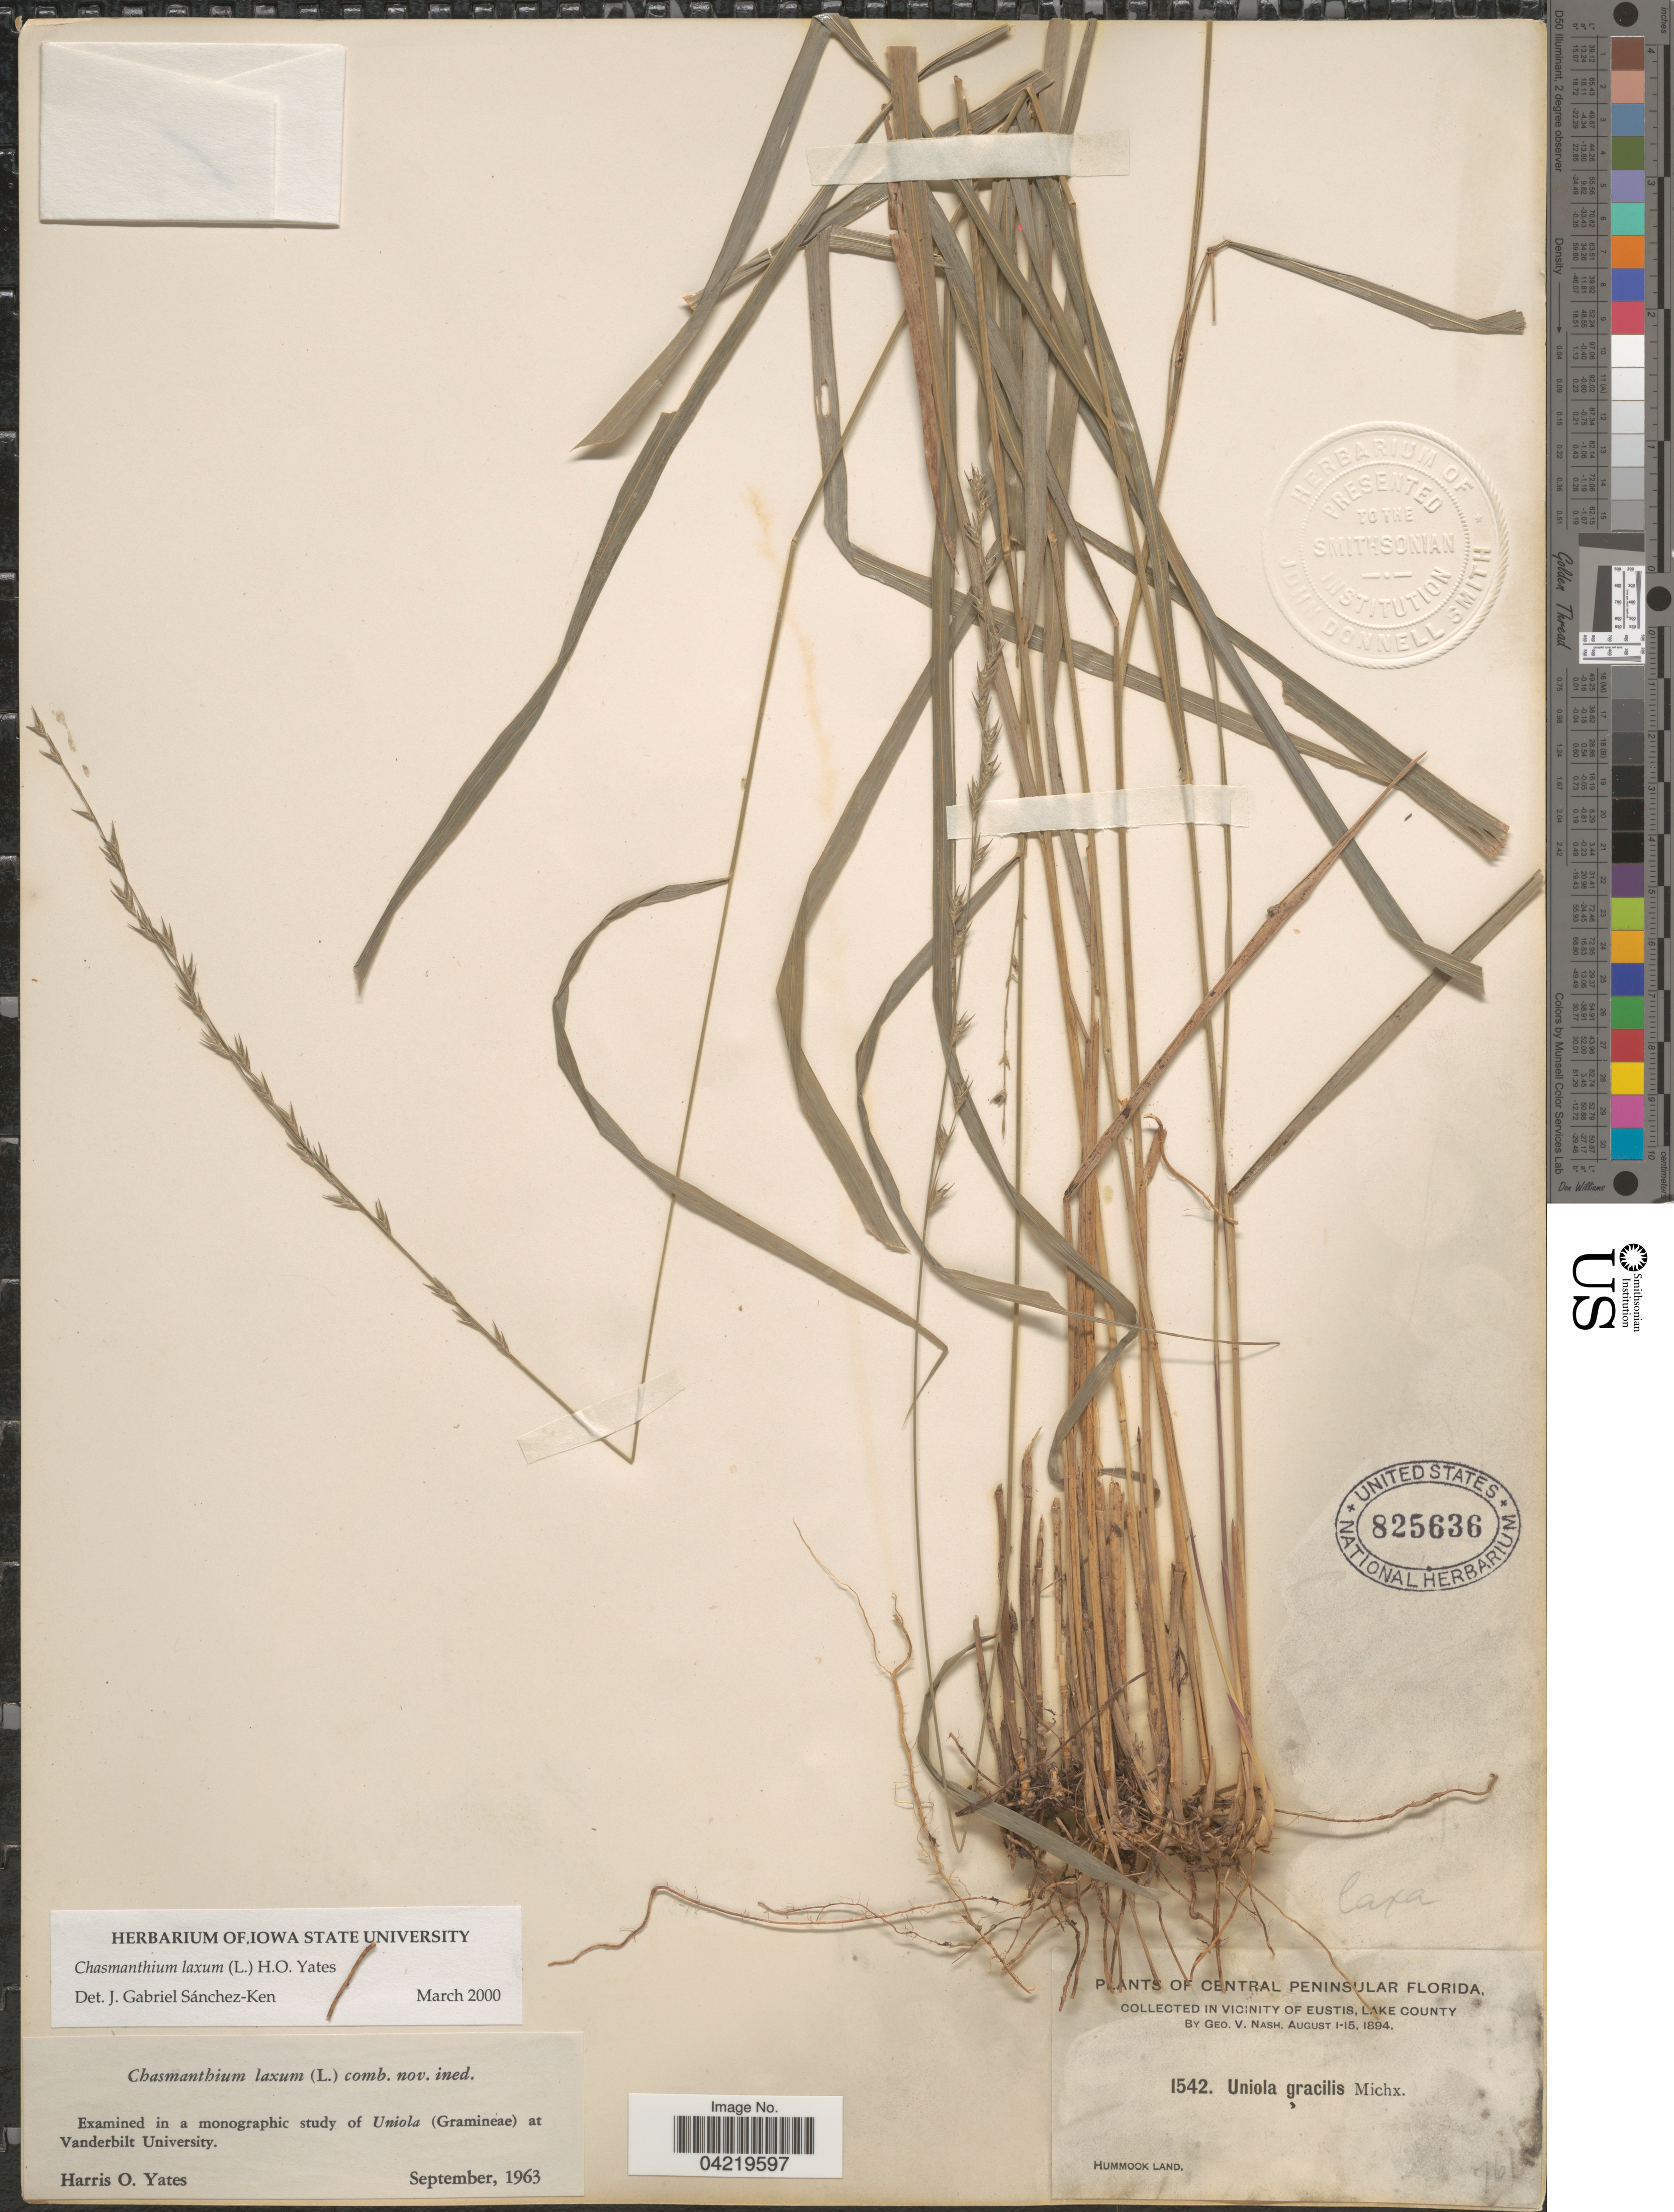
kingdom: Plantae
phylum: Tracheophyta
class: Liliopsida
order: Poales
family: Poaceae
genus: Chasmanthium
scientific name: Chasmanthium laxum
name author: (L.) H.O. Yates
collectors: G. V. Nash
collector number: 1542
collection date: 1894-08-01/1894-08-15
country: United States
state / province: Florida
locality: Central Peninsular Florida. In vicinity of Eustis, Lake County. Hummock Land.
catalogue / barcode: US 825636